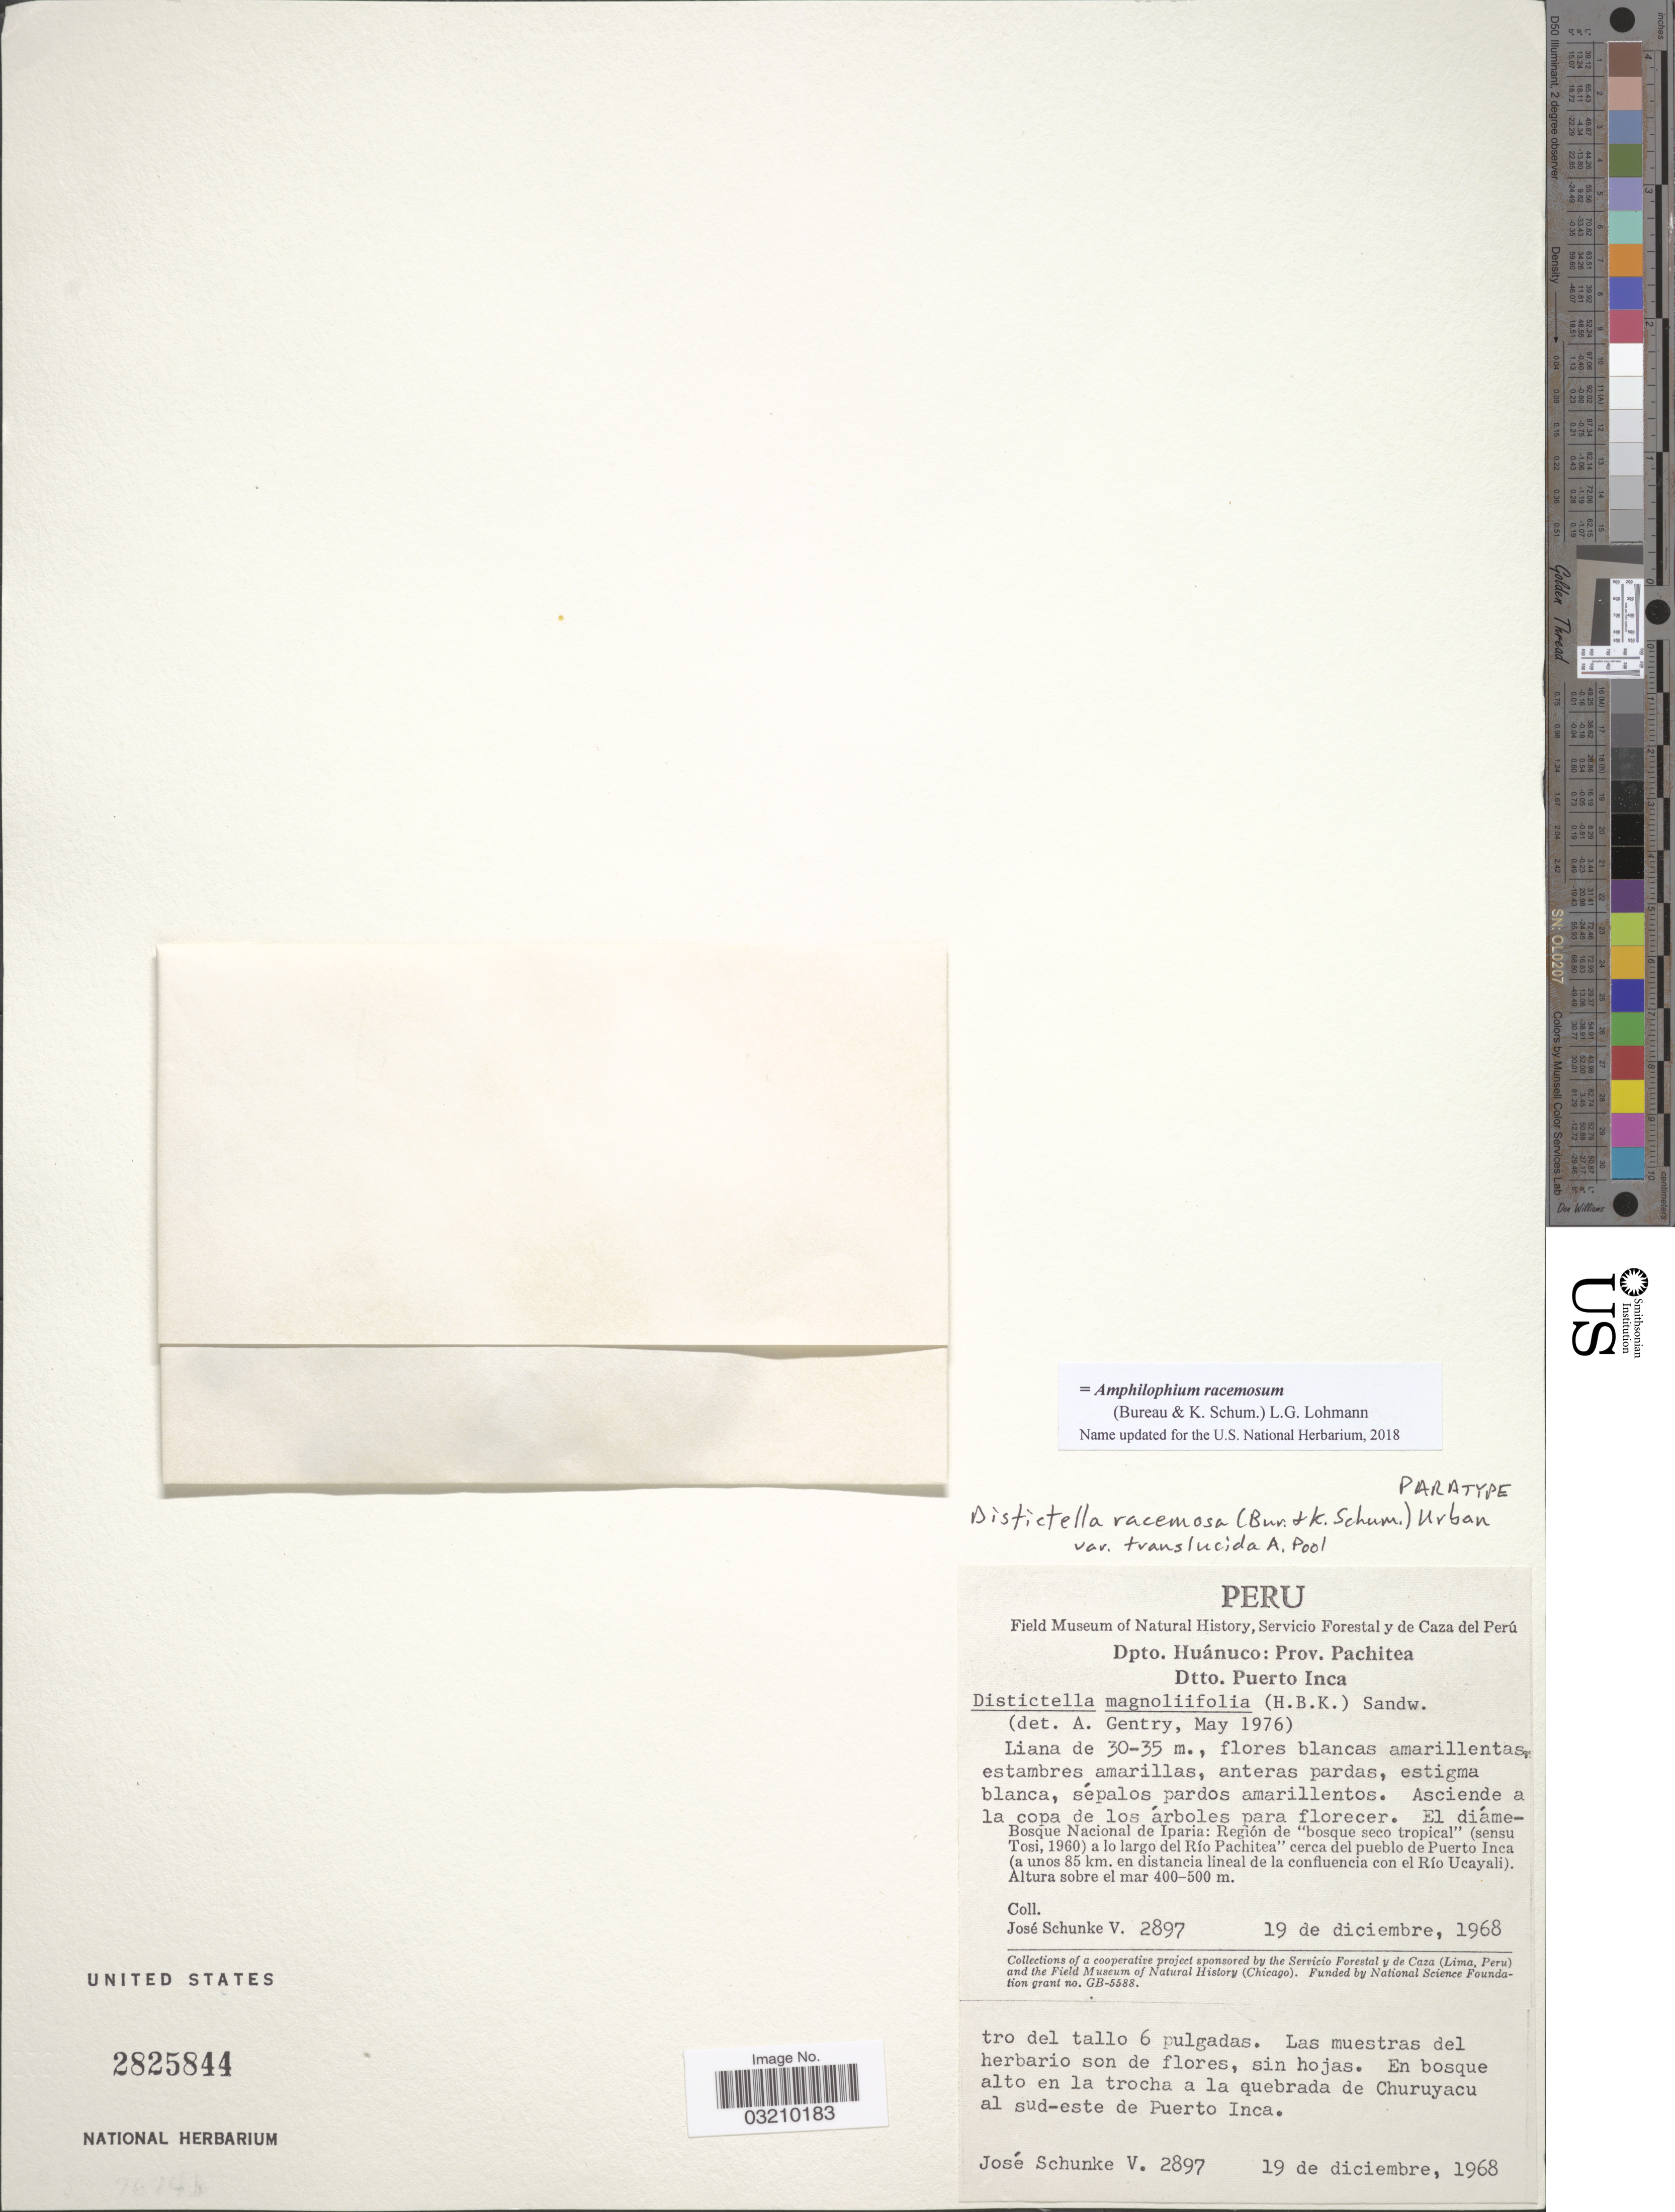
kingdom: Plantae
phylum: Tracheophyta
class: Magnoliopsida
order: Lamiales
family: Bignoniaceae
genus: Amphilophium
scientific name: Amphilophium racemosum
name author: (Bureau & K. Schum.) L.G. Lohmann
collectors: J. Schunke Vigo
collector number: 2897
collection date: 1968-12-19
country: Peru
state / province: Huánuco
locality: Dpto. Huánuco. Prov. Pachitea. Dtto. Puerto Inca. Bosque Nacional de Iparia: Región de "bosque seco tropical" (sensu Tosi, 1960) a lo largo del Río Pachitea cerca del pueblo de Puerto Inca (a unos 85 km. en distancia lineal de la confluencia con el Río Ucayali). En bosque alto en la trocha a la quebrada de Churuyacu al sud-este de Puerto Inca.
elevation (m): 400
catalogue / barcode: US 2825844